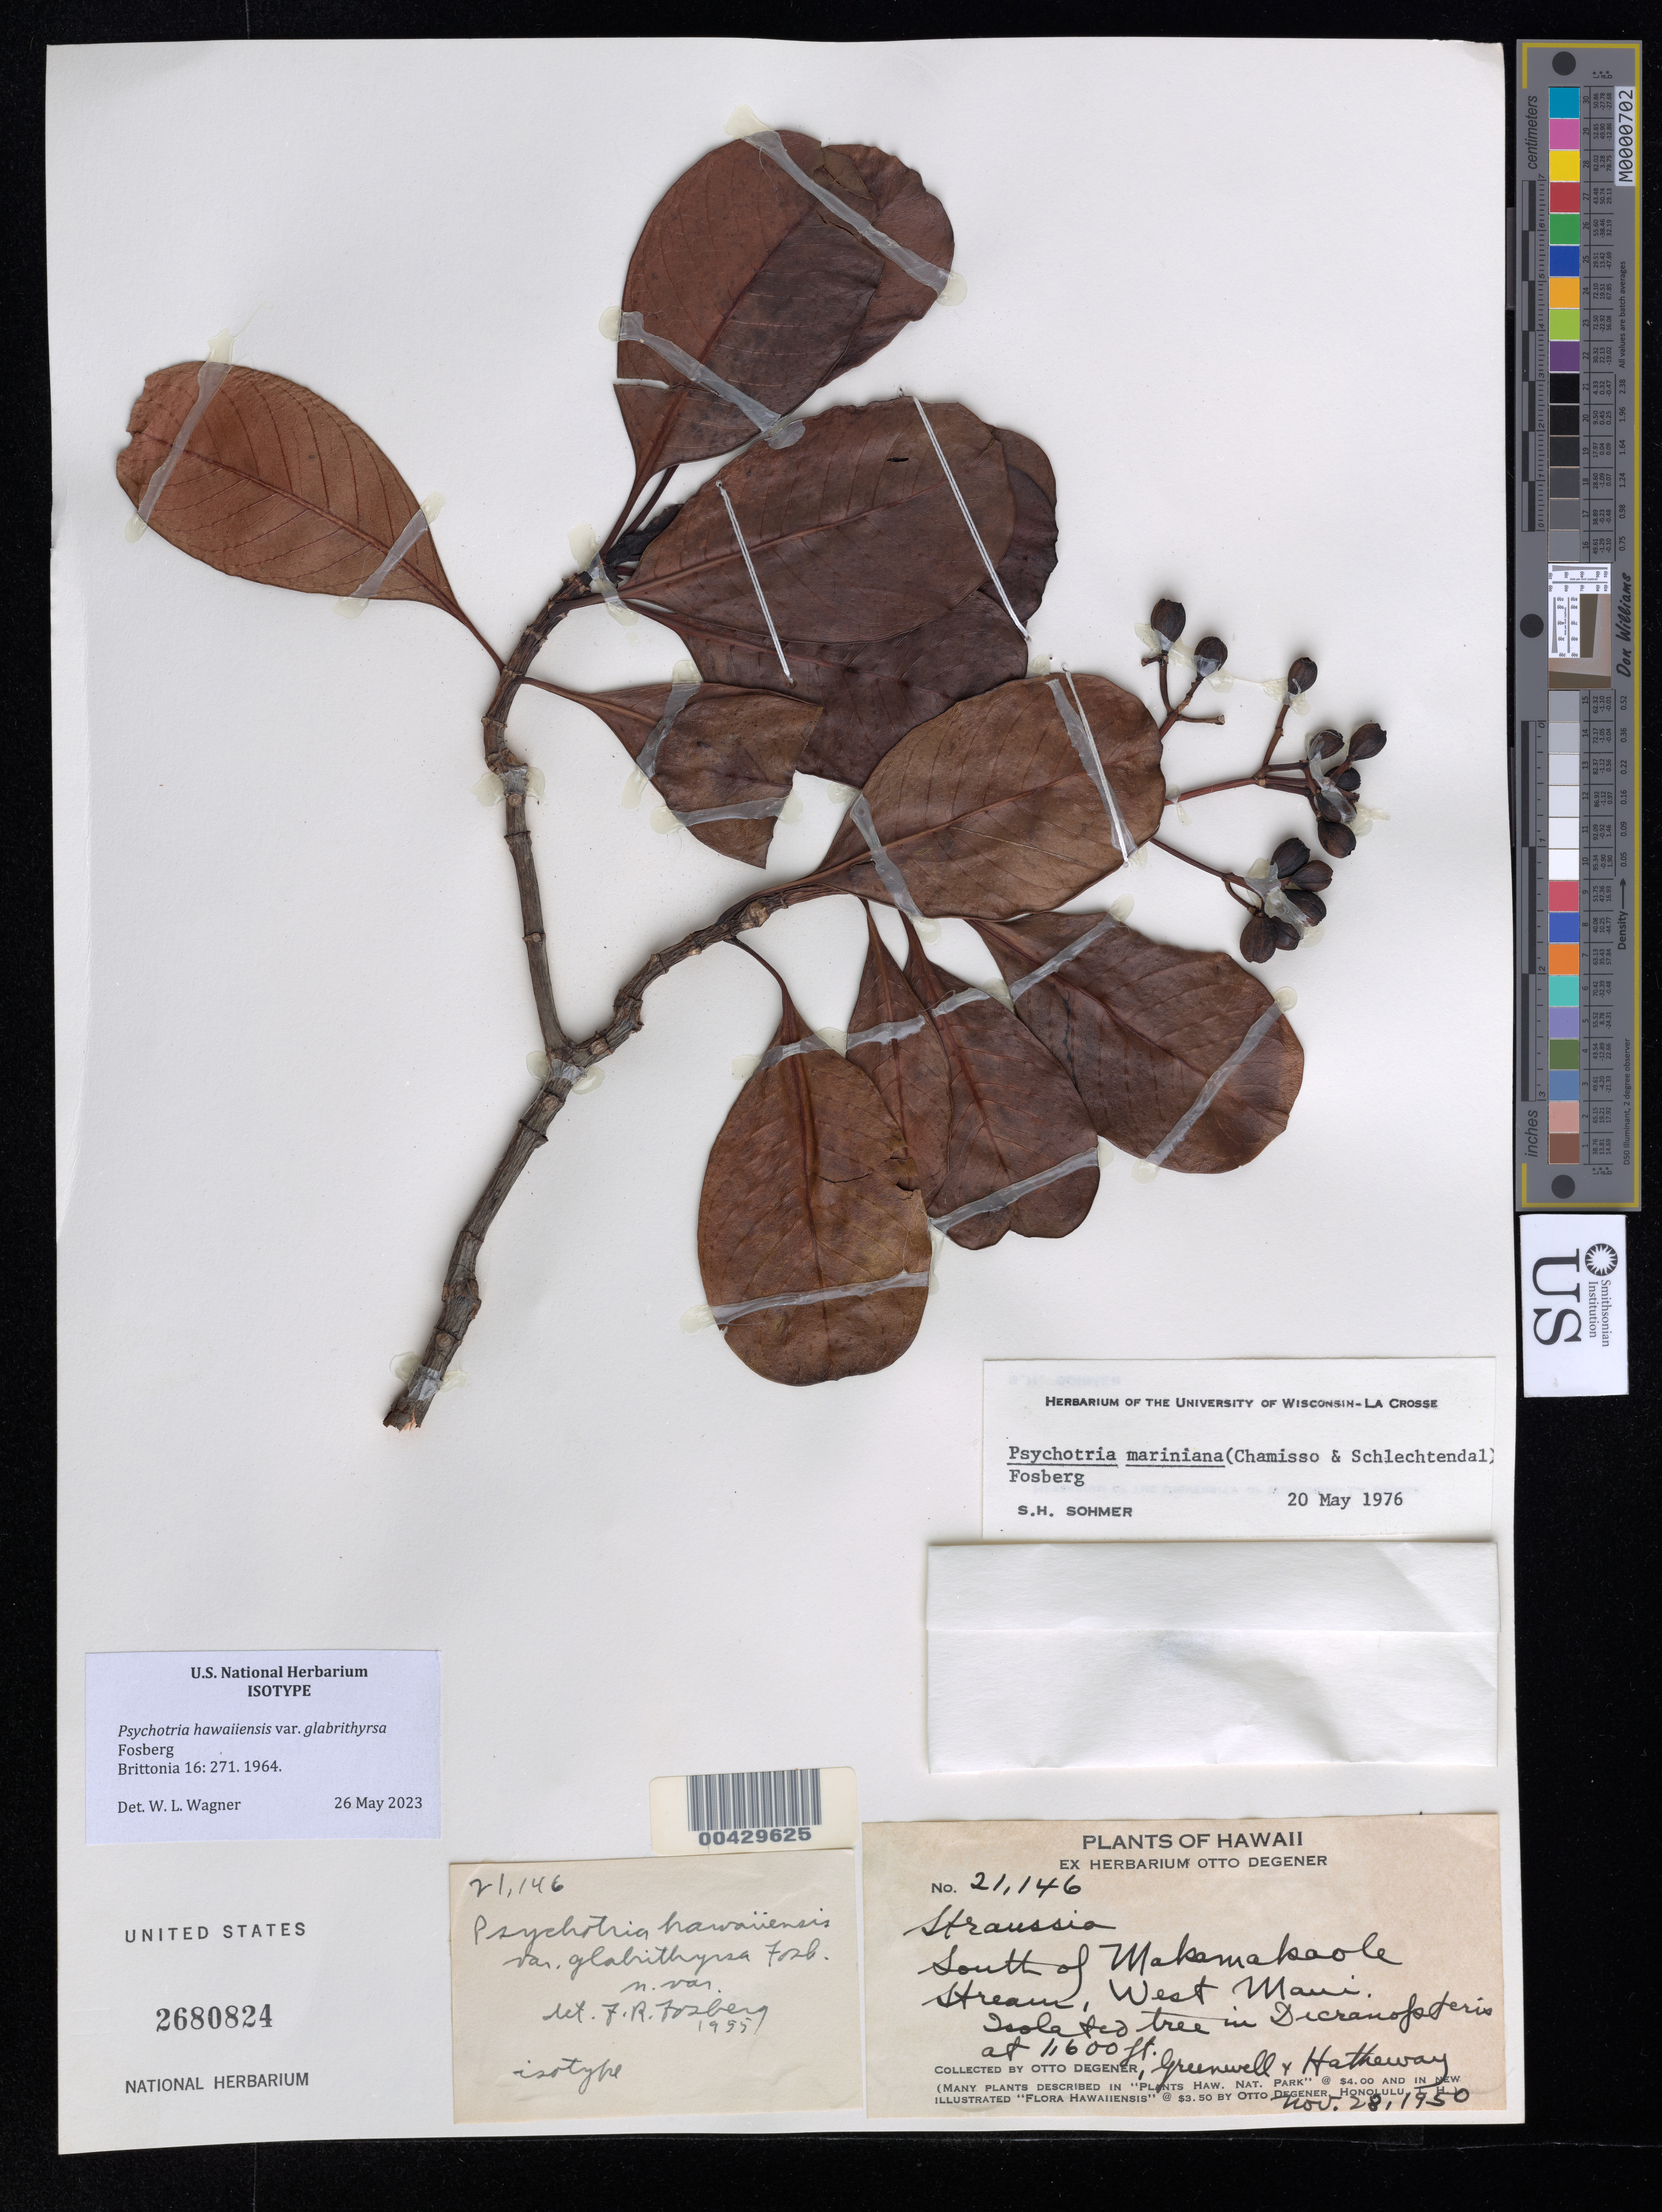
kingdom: Plantae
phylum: Tracheophyta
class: Magnoliopsida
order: Gentianales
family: Rubiaceae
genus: Psychotria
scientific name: Psychotria hawaiiensis var. glabrithyrsa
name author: Fosberg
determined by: Wagner, W. L., (BOT), Smithsonian Institution - National Museum of Natural History (UNITED STATES)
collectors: O. Degener, -. Greenwell & -- Hatheway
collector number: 21146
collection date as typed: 28 Nov 1950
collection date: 1950-11-28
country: United States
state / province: Hawaii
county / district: Maui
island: Maui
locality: south of Makamakaole Stream, West Maui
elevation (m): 488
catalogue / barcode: US 2680824